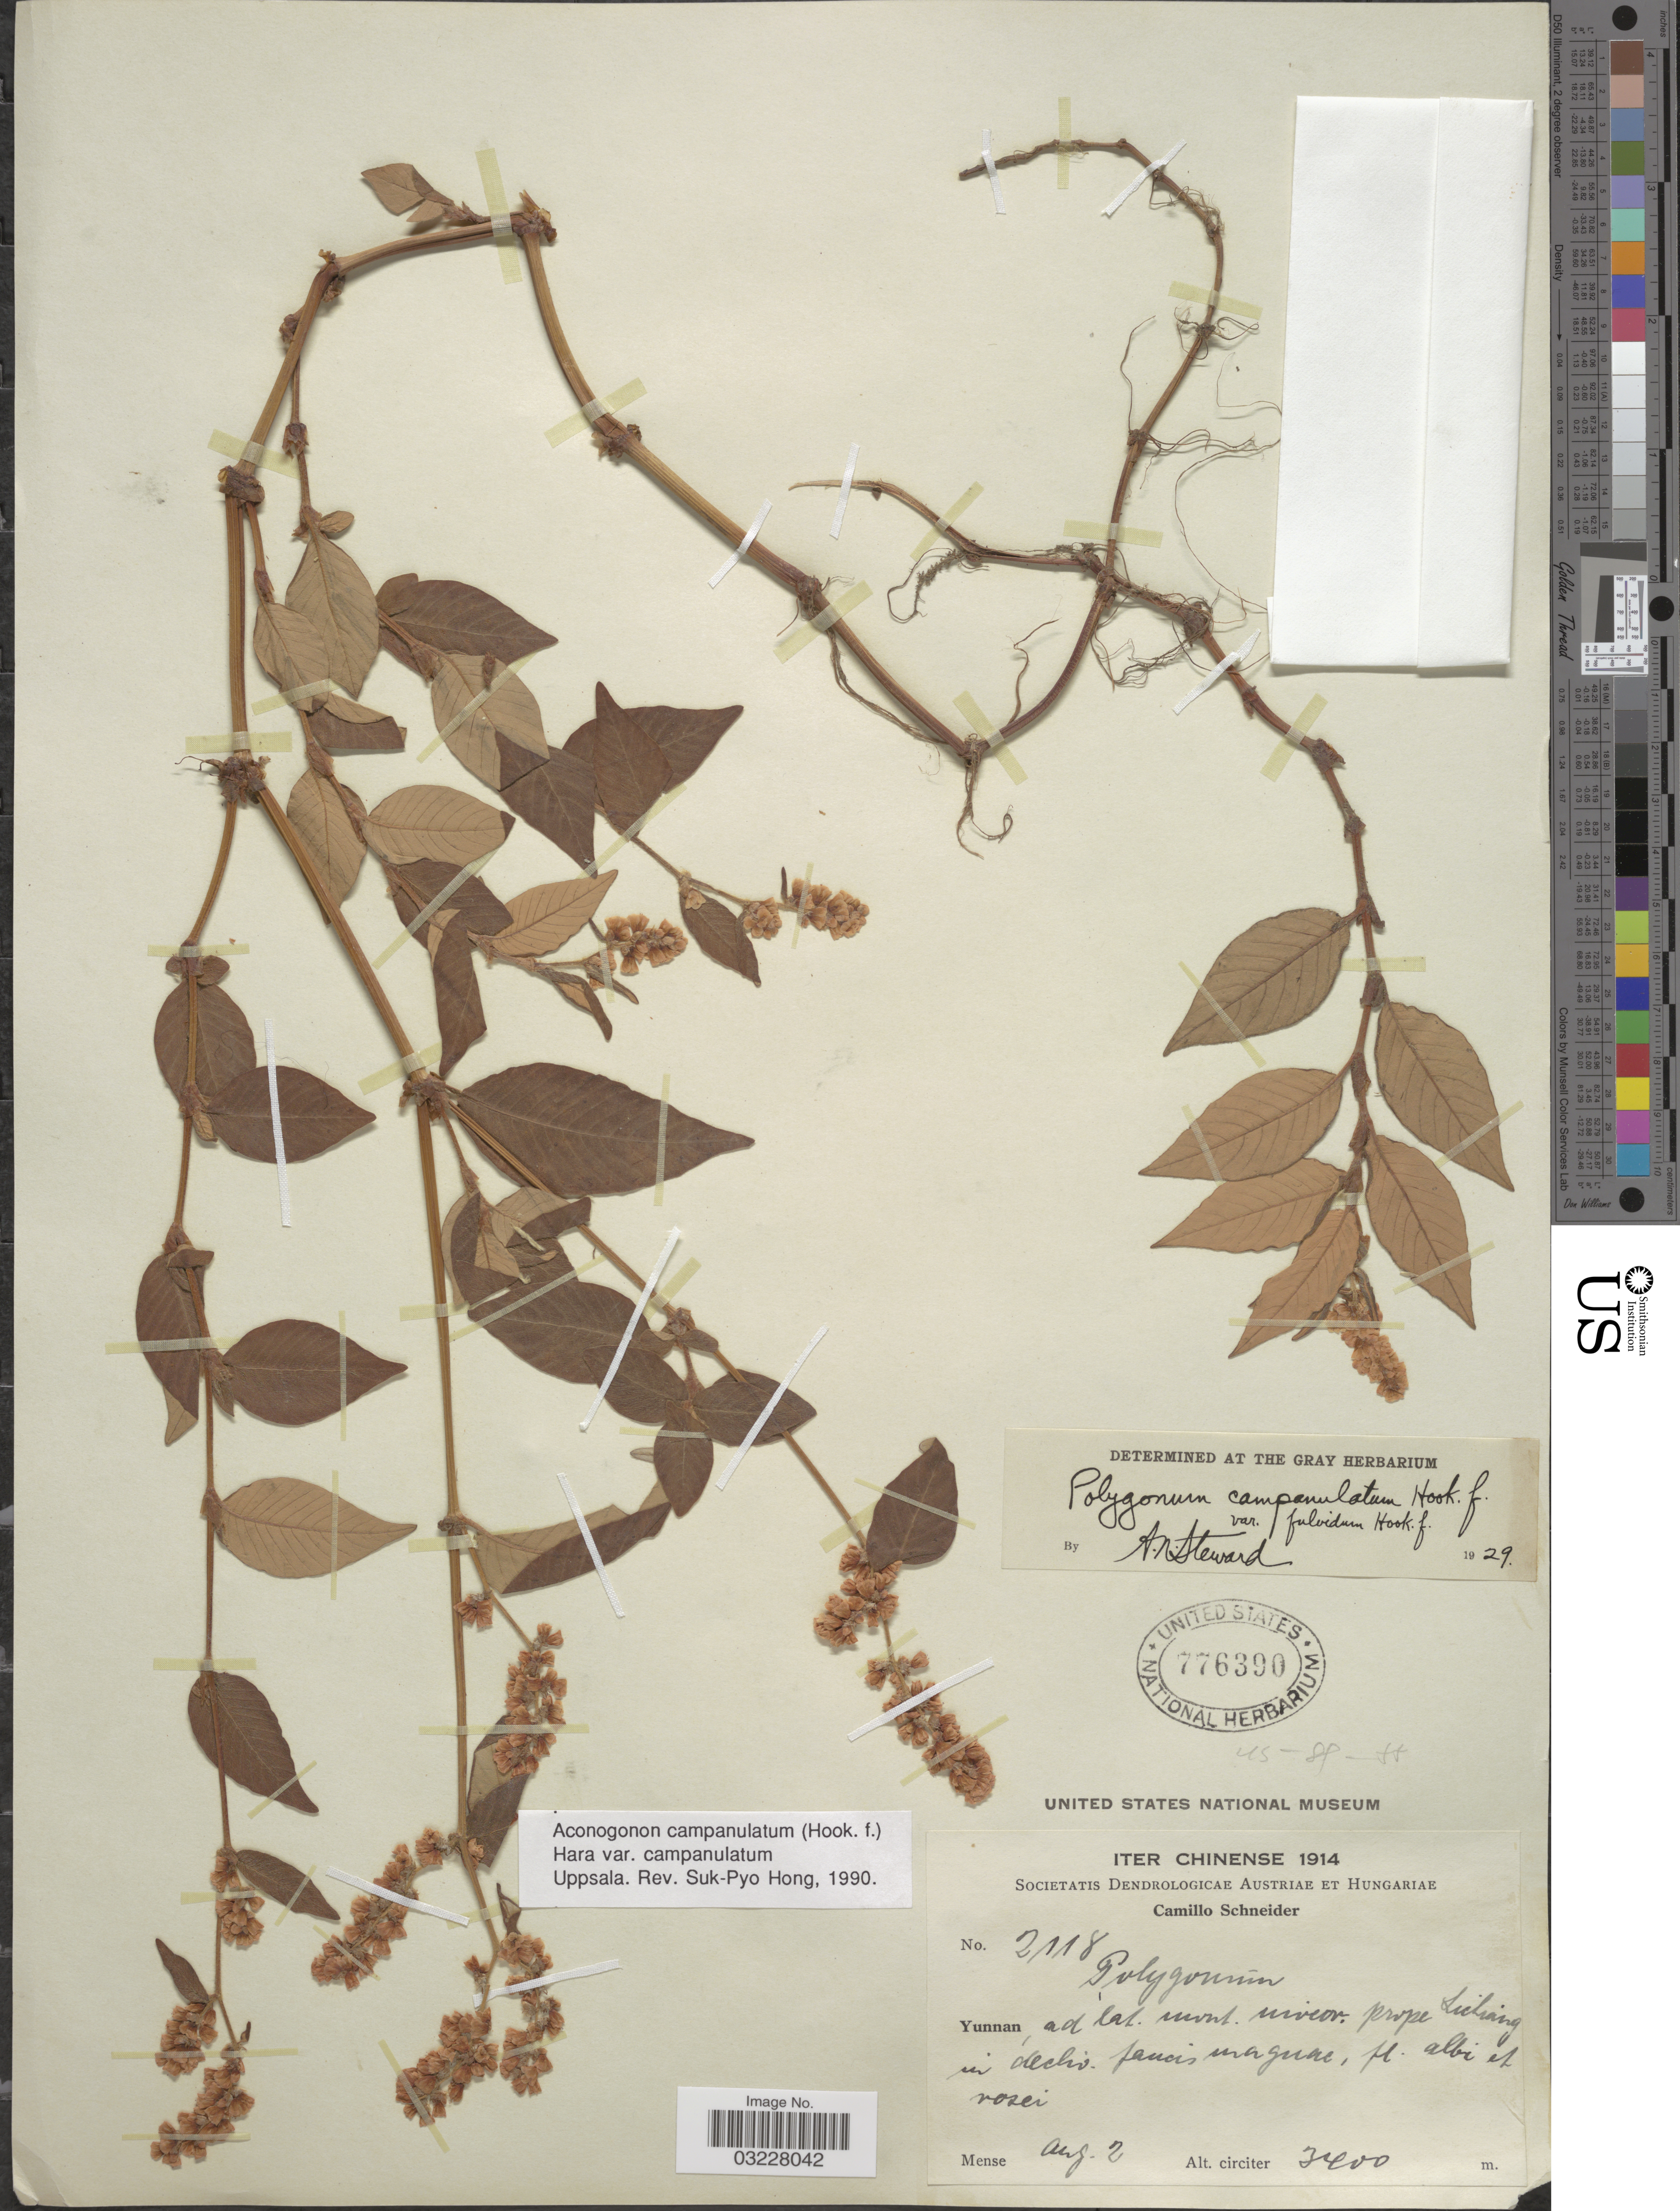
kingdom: Plantae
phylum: Tracheophyta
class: Magnoliopsida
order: Caryophyllales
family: Polygonaceae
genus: Koenigia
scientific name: Koenigia campanulata var. campanulata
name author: (Hook. f.) T.M. Schust. & Reveal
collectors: C. K. Schneider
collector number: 2118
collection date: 1914-08-02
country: China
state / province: Yunnan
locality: Ad lat. mont. unior. prope Lichiang.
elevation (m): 3400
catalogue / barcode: US 776390